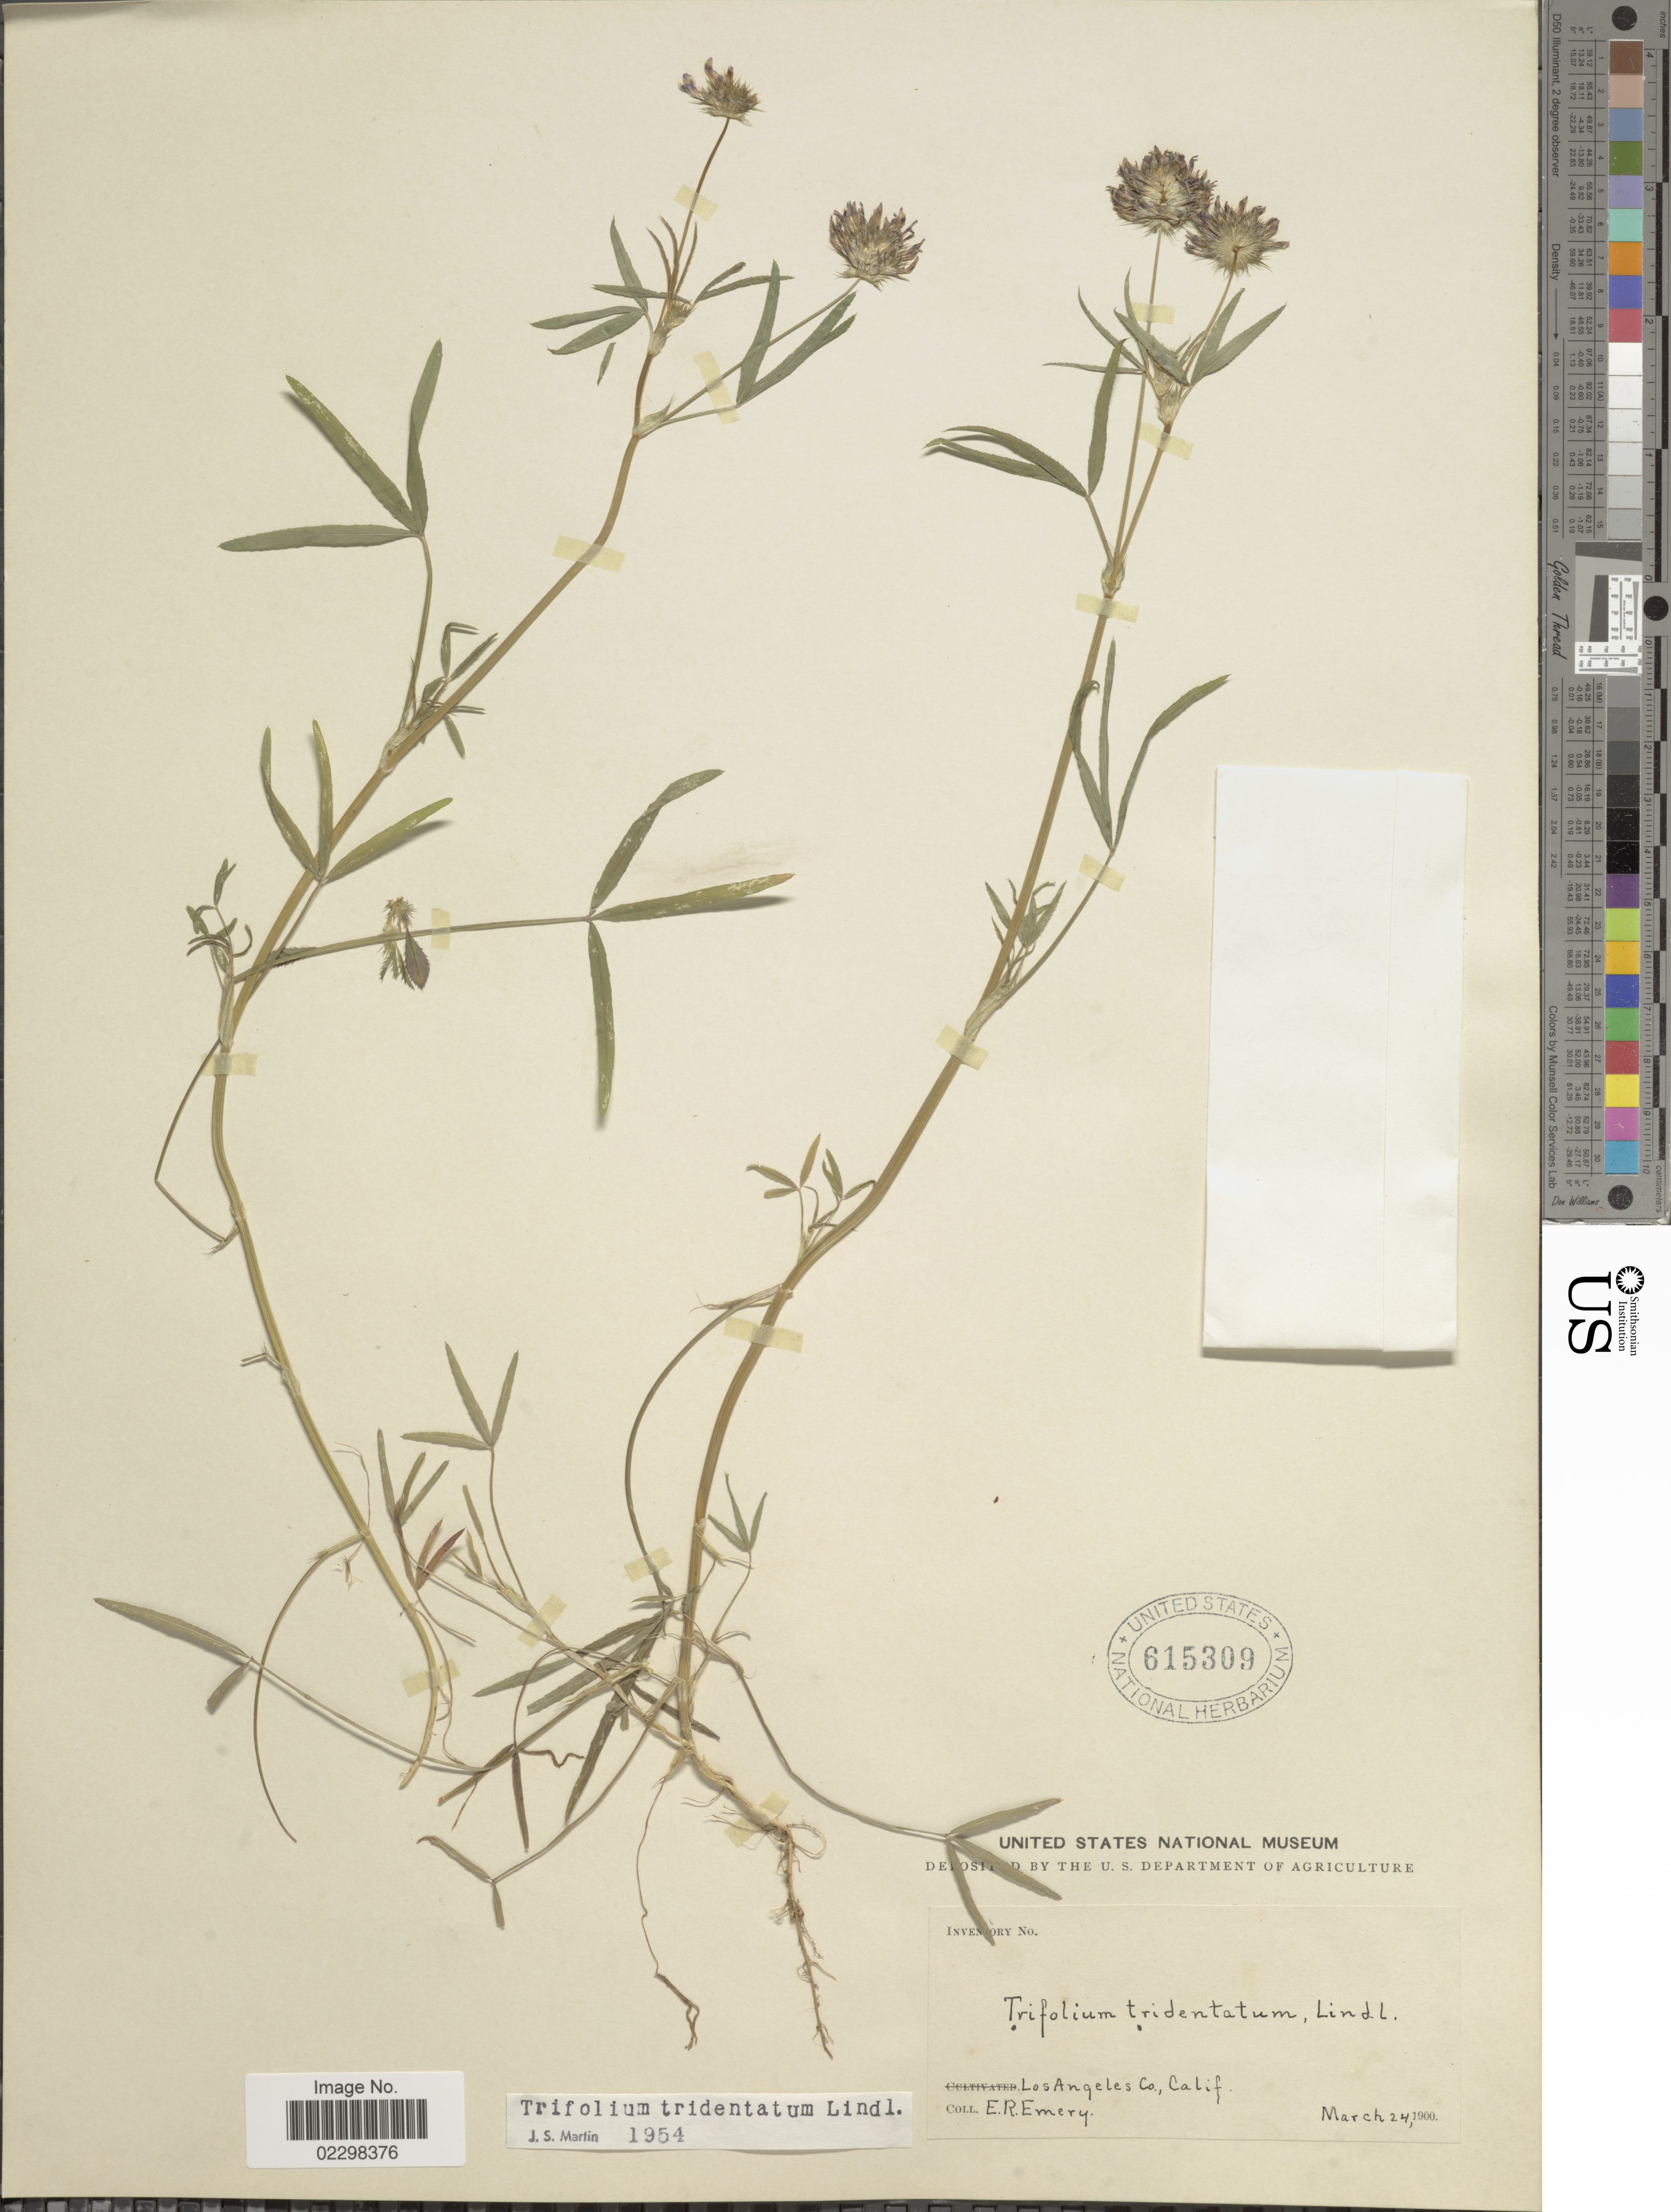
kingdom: Plantae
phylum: Tracheophyta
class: Magnoliopsida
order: Fabales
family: Fabaceae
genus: Trifolium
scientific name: Trifolium tridentatum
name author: Lindl.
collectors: E. Emery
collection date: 1900-03-24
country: United States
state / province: California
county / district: Los Angeles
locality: Los Angeles Co., Calif.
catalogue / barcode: US 615309